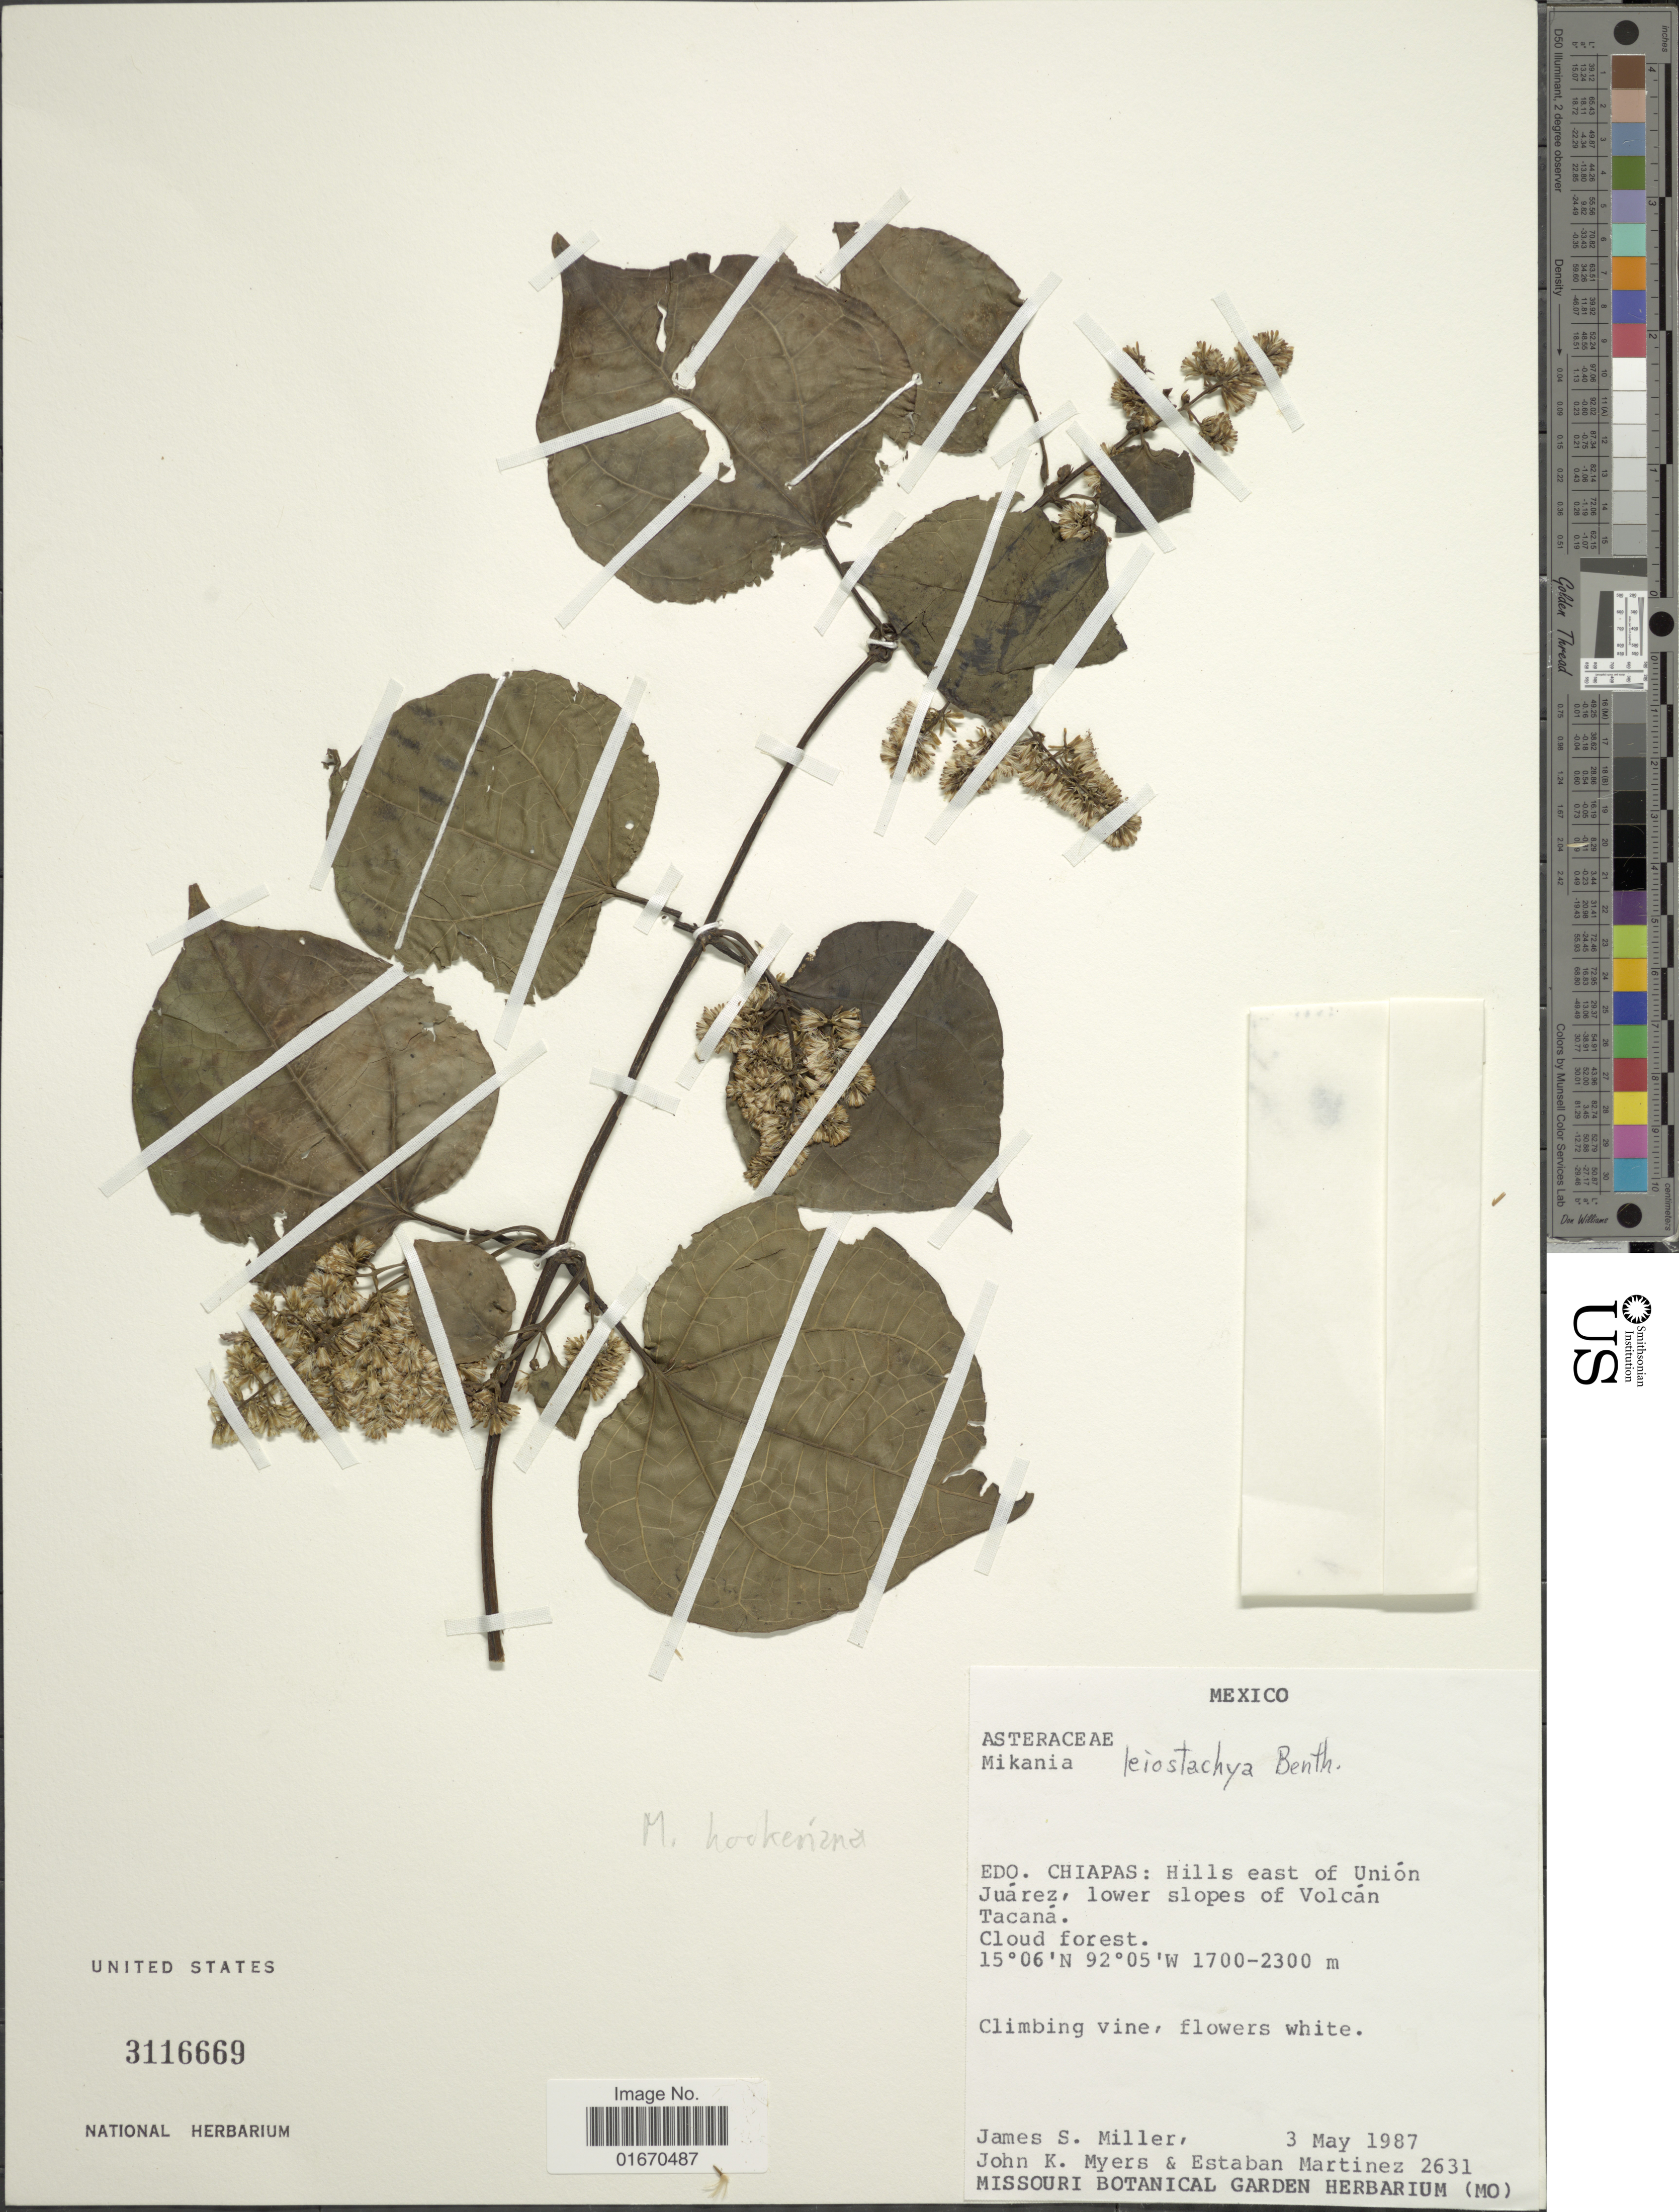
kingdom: Plantae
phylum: Tracheophyta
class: Magnoliopsida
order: Asterales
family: Asteraceae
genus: Mikania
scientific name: Mikania hookeriana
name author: DC.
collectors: J. S. Miller, J. Myers & E. Martínez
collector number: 2631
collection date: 1987-05-03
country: Mexico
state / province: Chiapas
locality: Hills east of Union Juarez, lowers lopes of Volcan Tacana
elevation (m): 1700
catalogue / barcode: US 3116669